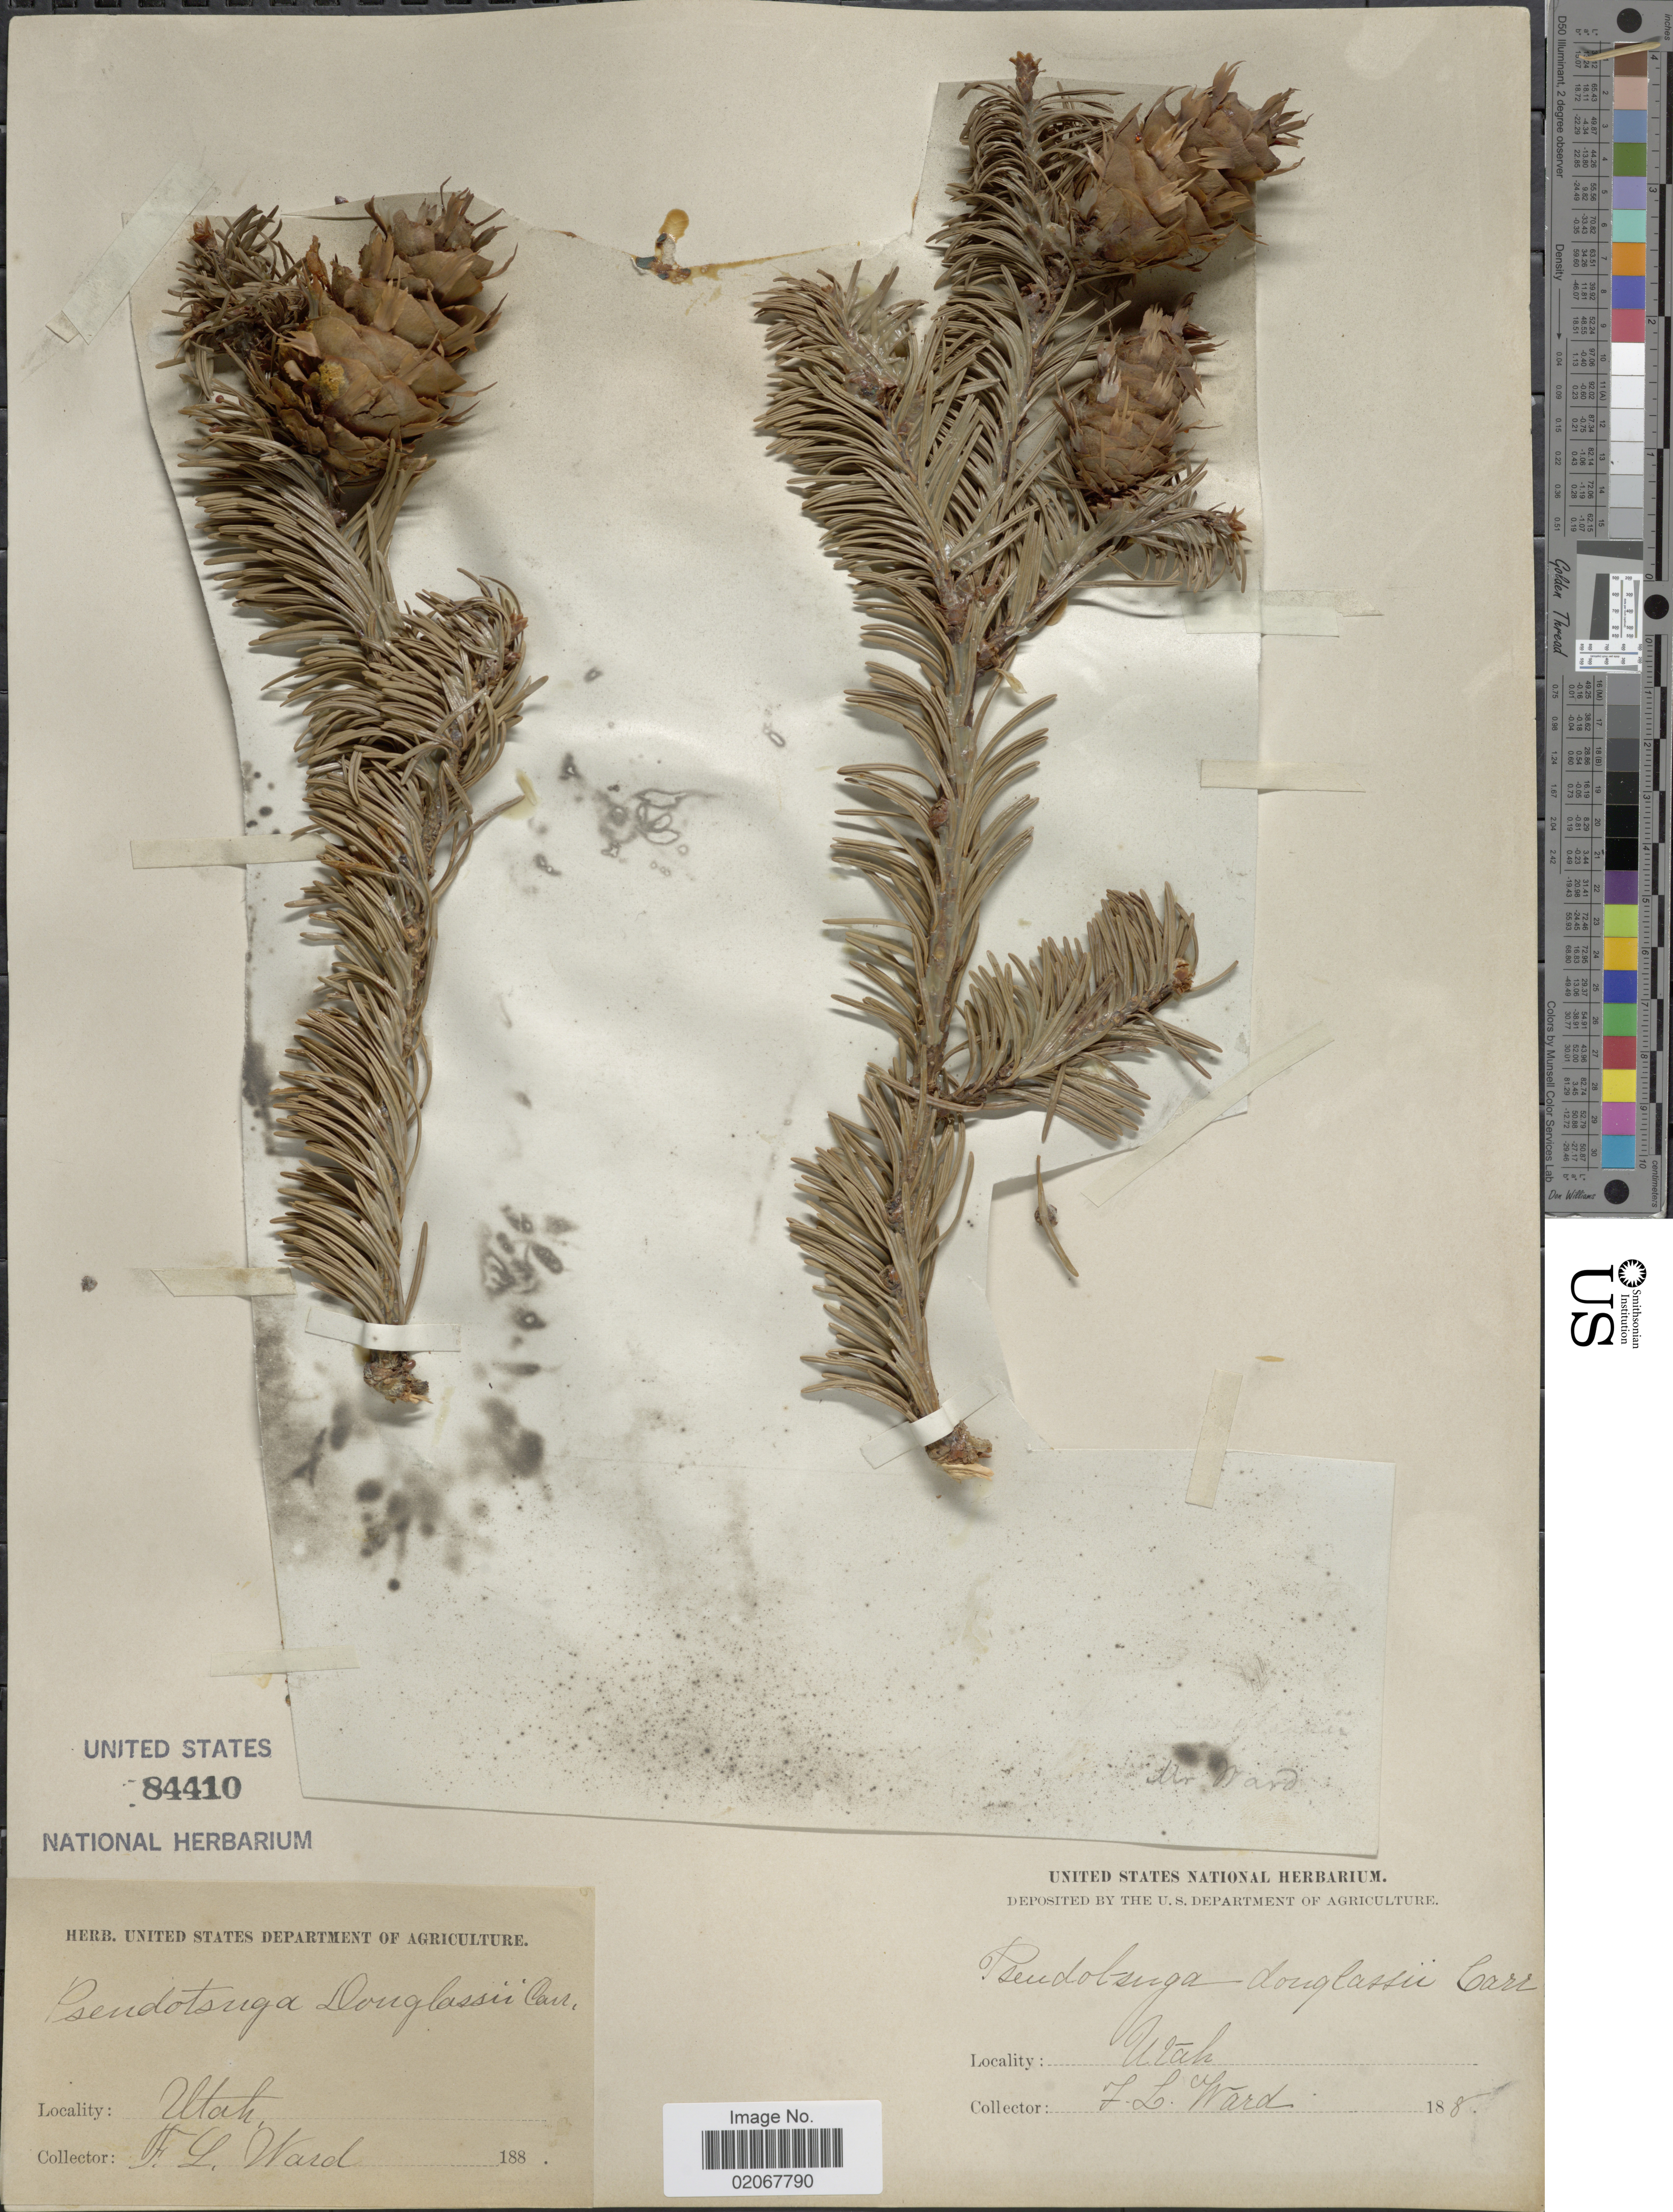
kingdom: Plantae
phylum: Tracheophyta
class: Pinopsida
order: Pinales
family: Pinaceae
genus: Pseudotsuga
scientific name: Pseudotsuga menziesii var. glauca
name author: (Beissn.) Franco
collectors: F. Ward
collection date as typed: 188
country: United States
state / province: Utah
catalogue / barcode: US 84410